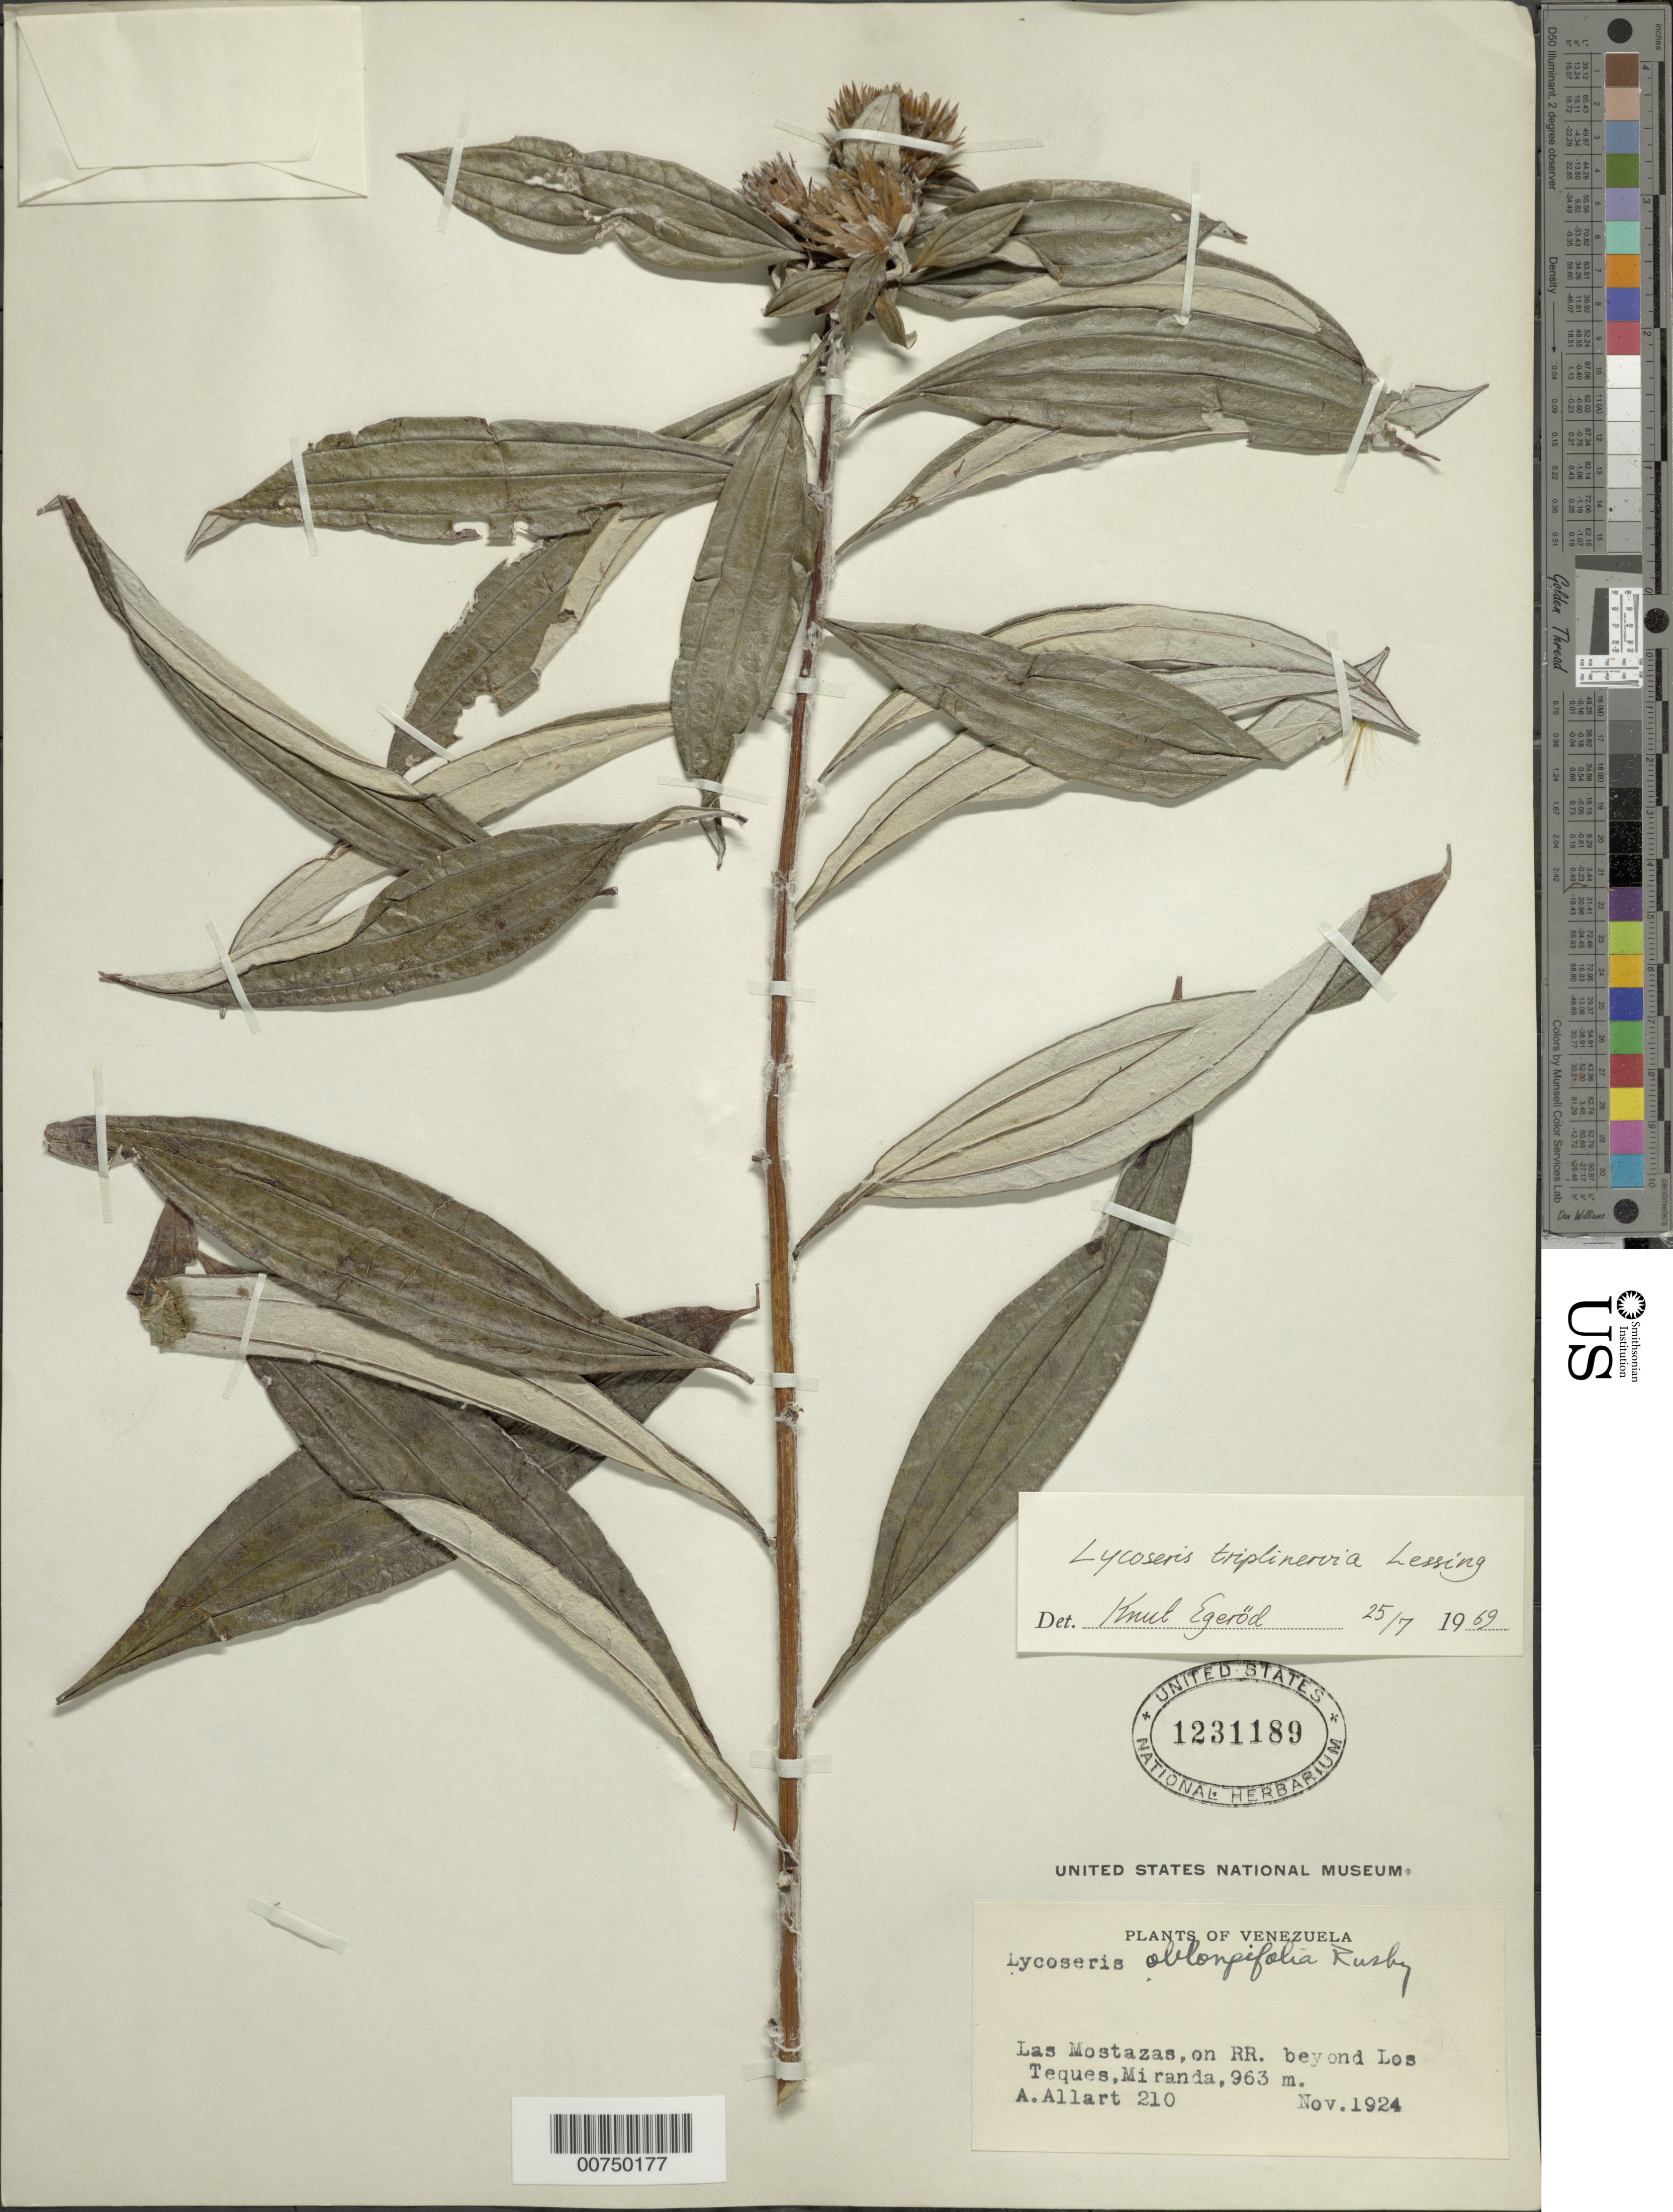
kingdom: Plantae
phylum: Tracheophyta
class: Magnoliopsida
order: Asterales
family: Asteraceae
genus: Lycoseris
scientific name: Lycoseris triplinervia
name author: Less.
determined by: Egerod, Knut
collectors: A. Allart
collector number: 210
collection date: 1924-11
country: Venezuela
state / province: Miranda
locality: Las Mostazas, on RR. beyond Los Teques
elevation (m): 963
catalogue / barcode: US 1231189